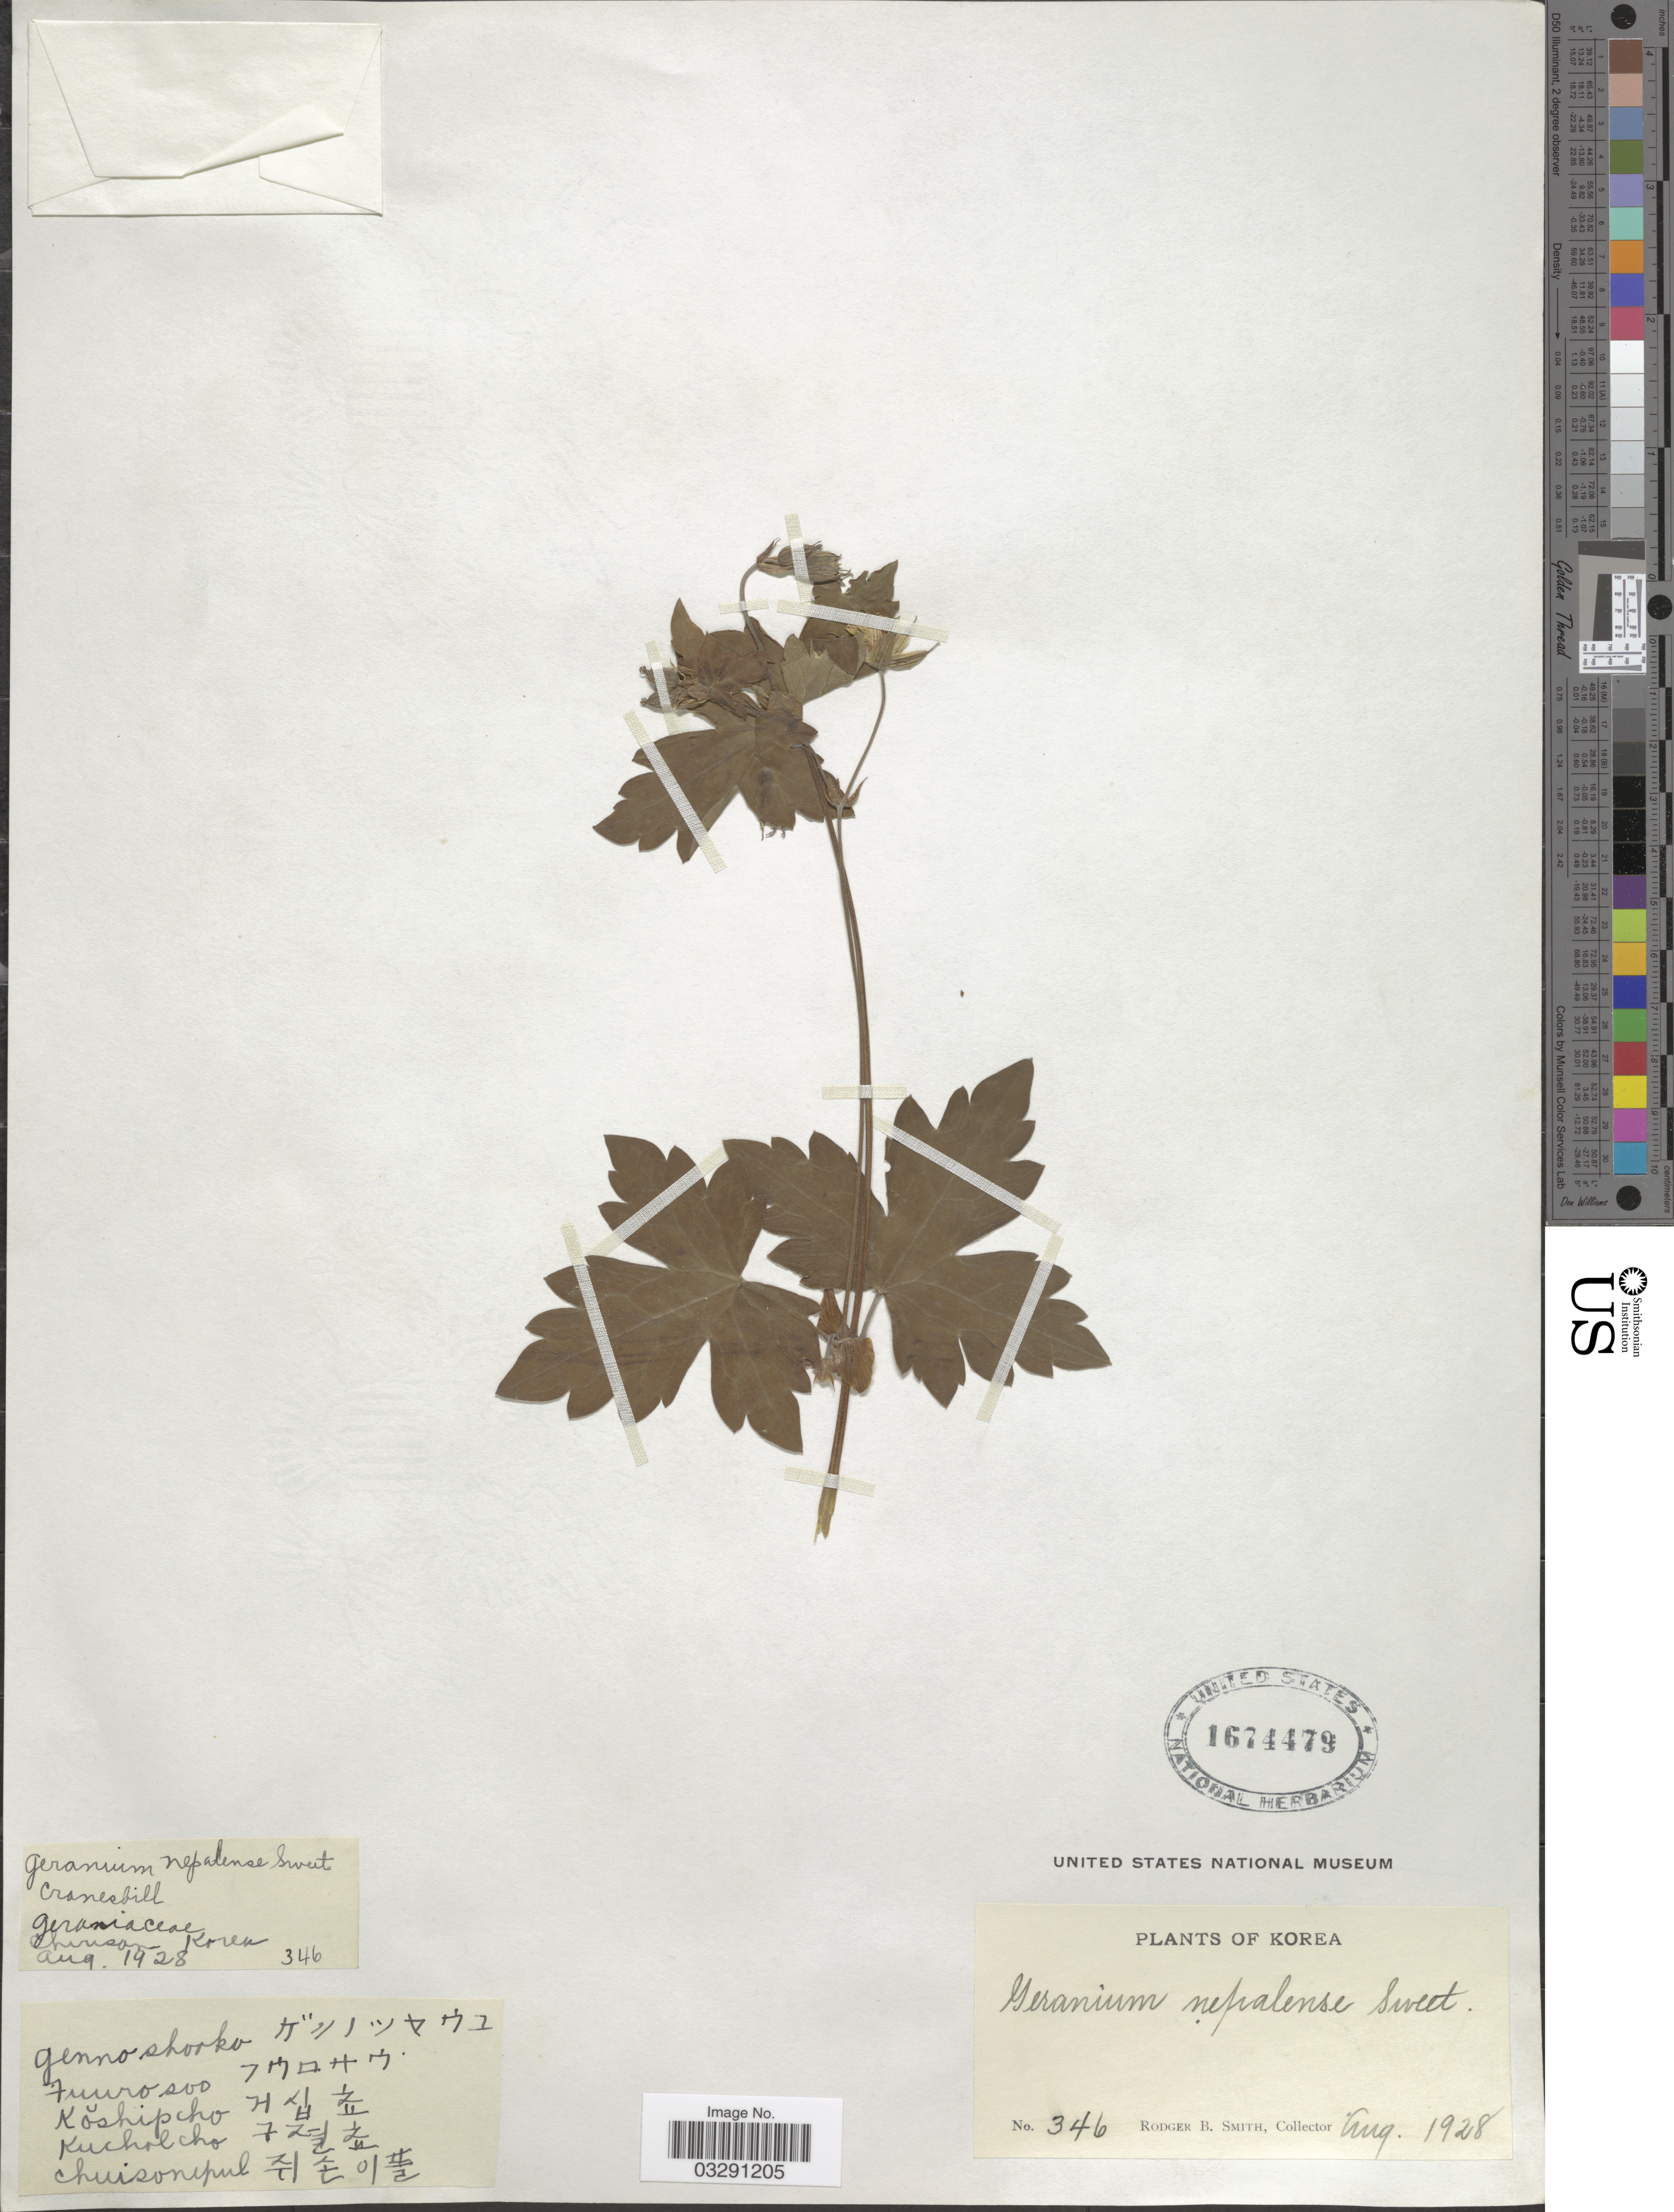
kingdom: Plantae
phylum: Tracheophyta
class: Magnoliopsida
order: Geraniales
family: Geraniaceae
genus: Geranium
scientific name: Geranium nepalense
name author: Sweet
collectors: R. B. Smith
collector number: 346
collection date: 1928-08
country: South Korea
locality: Chirisan, Korea.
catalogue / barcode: US 1674479